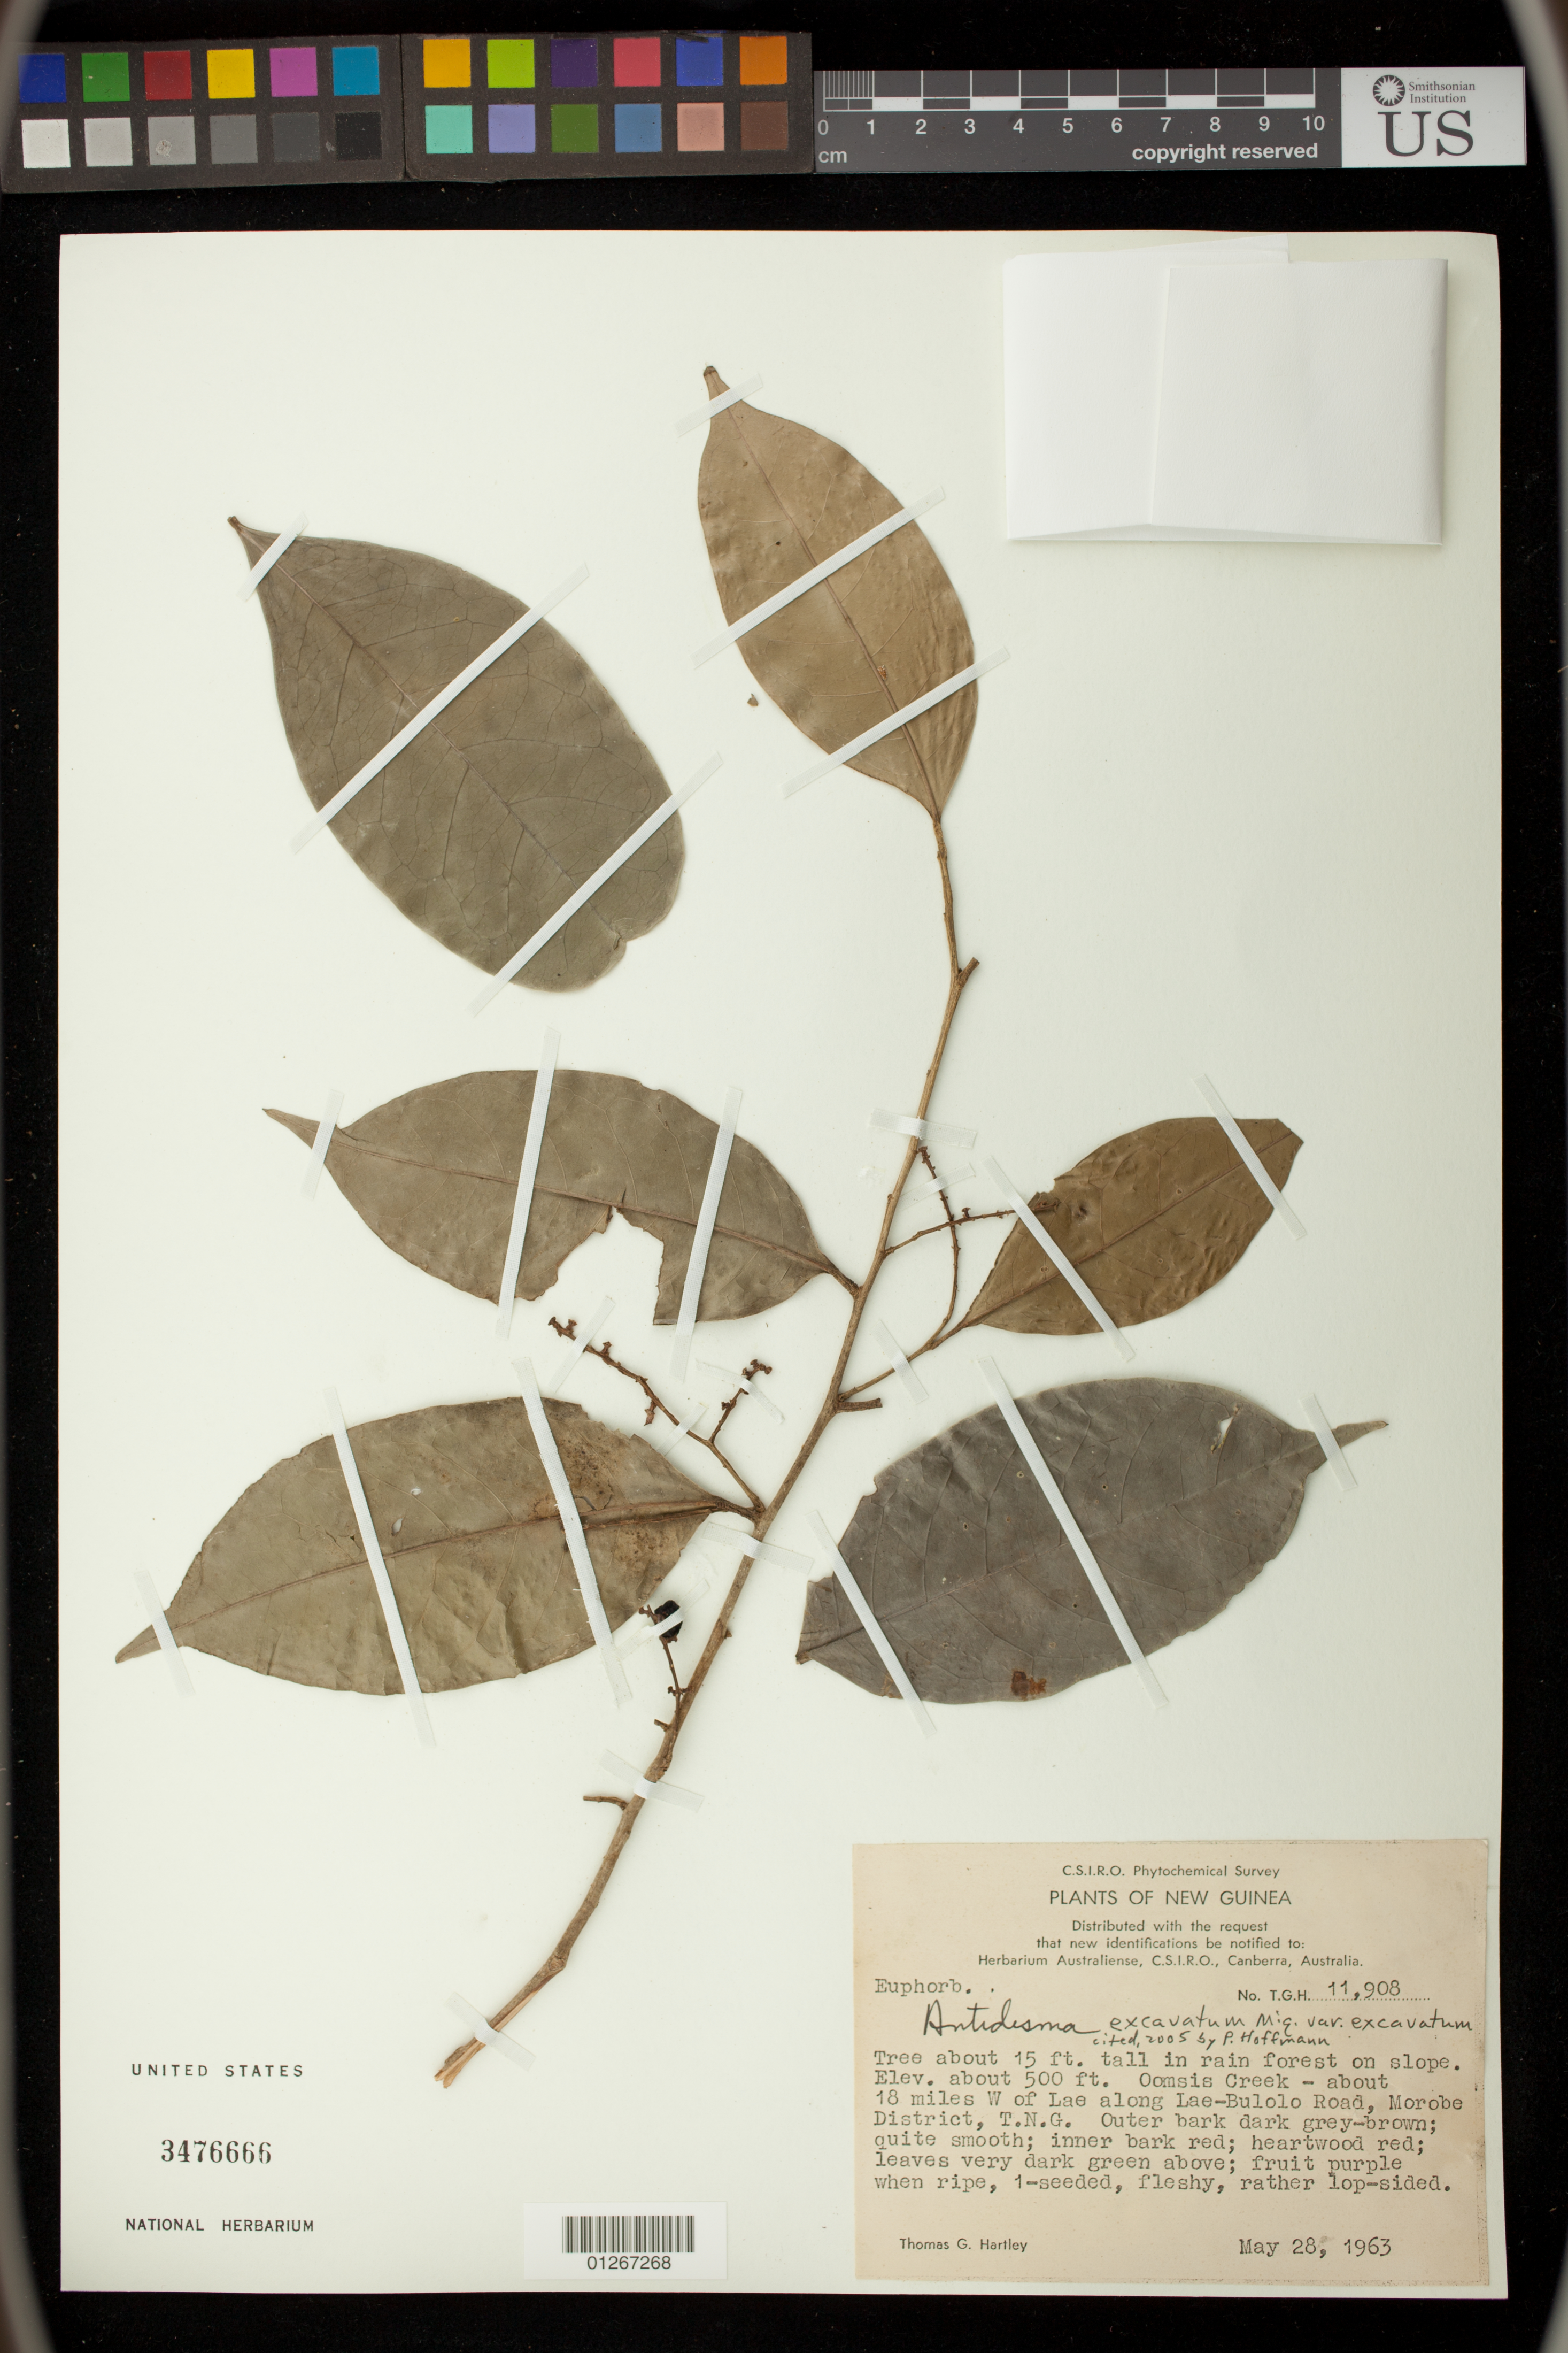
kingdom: Plantae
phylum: Tracheophyta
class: Magnoliopsida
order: Malpighiales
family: Phyllanthaceae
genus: Antidesma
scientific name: Antidesma excavatum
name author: Miq.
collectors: T. G. Hartley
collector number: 11908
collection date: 1963-05-28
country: Papua New Guinea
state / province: Morobe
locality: Oomsis Creek-about 18 miles W of Lae along Lae-Bulolo Road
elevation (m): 152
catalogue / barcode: US 3476666